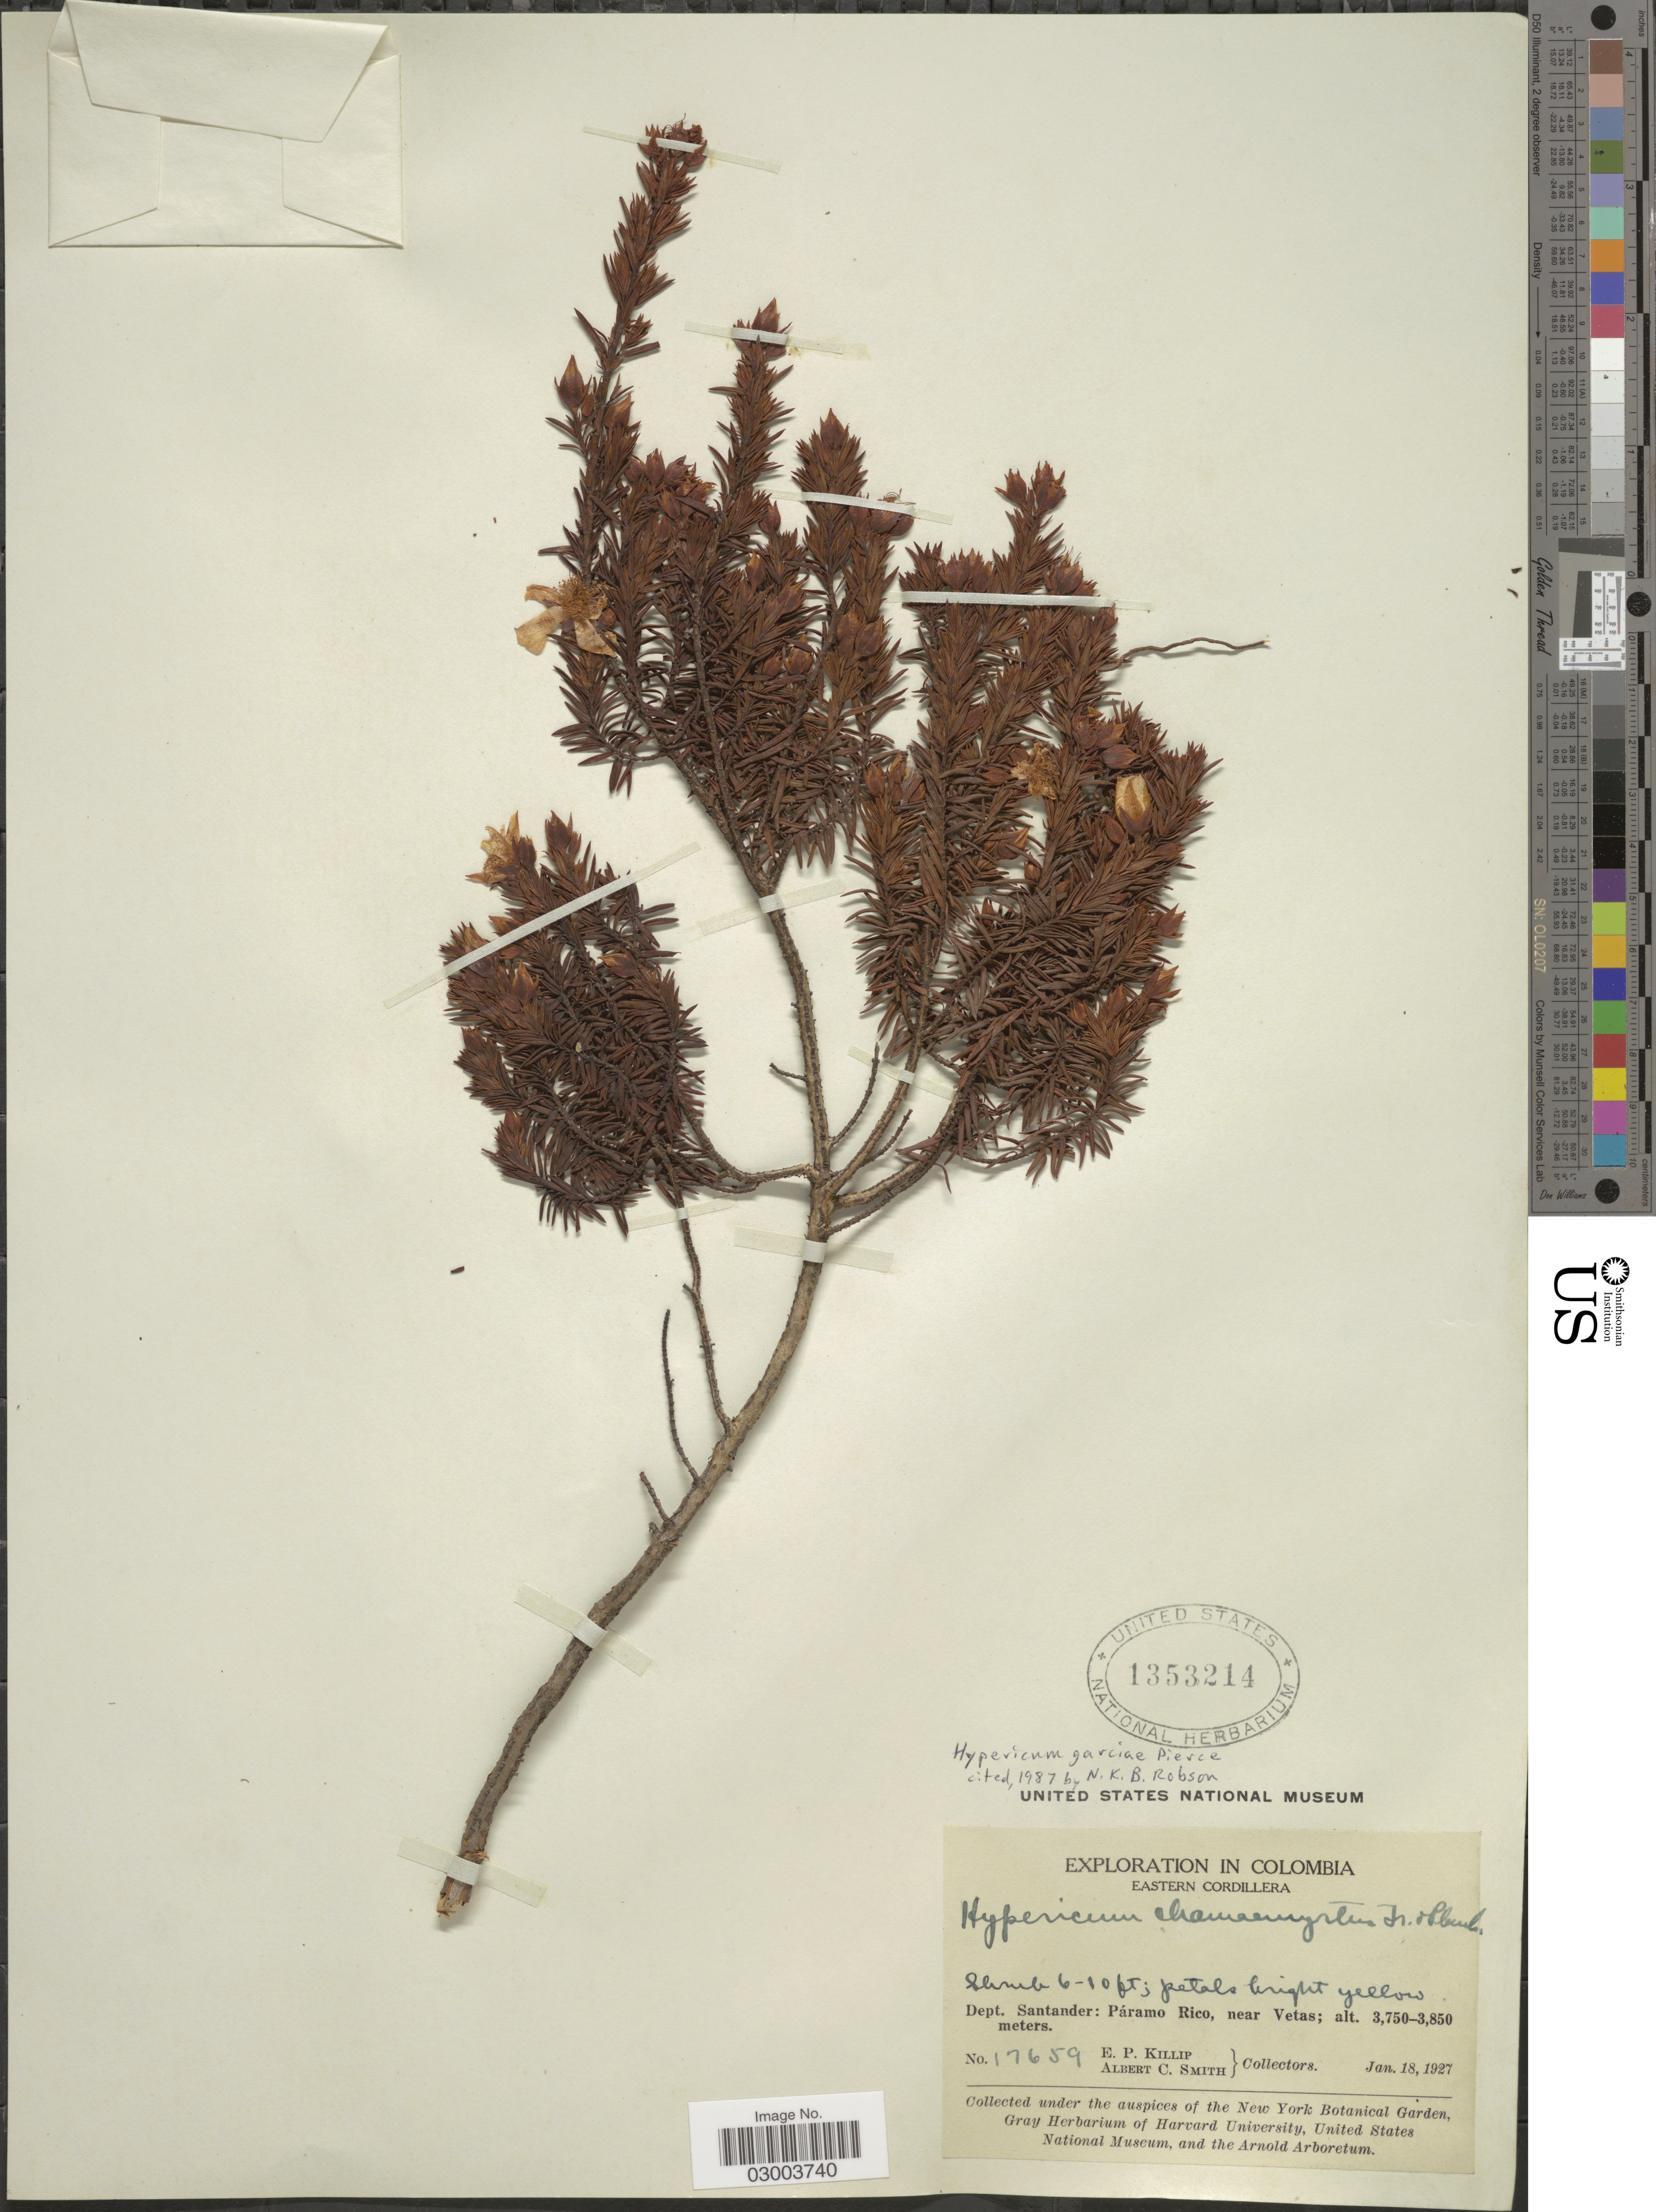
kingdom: Plantae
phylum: Tracheophyta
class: Magnoliopsida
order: Malpighiales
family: Hypericaceae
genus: Hypericum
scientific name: Hypericum garciae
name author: Pierce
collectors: E. P. Killip & A. C. Smith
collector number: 17659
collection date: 1927-01-18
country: Colombia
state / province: Santander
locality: Eastern Cordillera, Dept. Santander: Páramo Rico, near Vetas.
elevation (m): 3750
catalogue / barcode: US 1353214